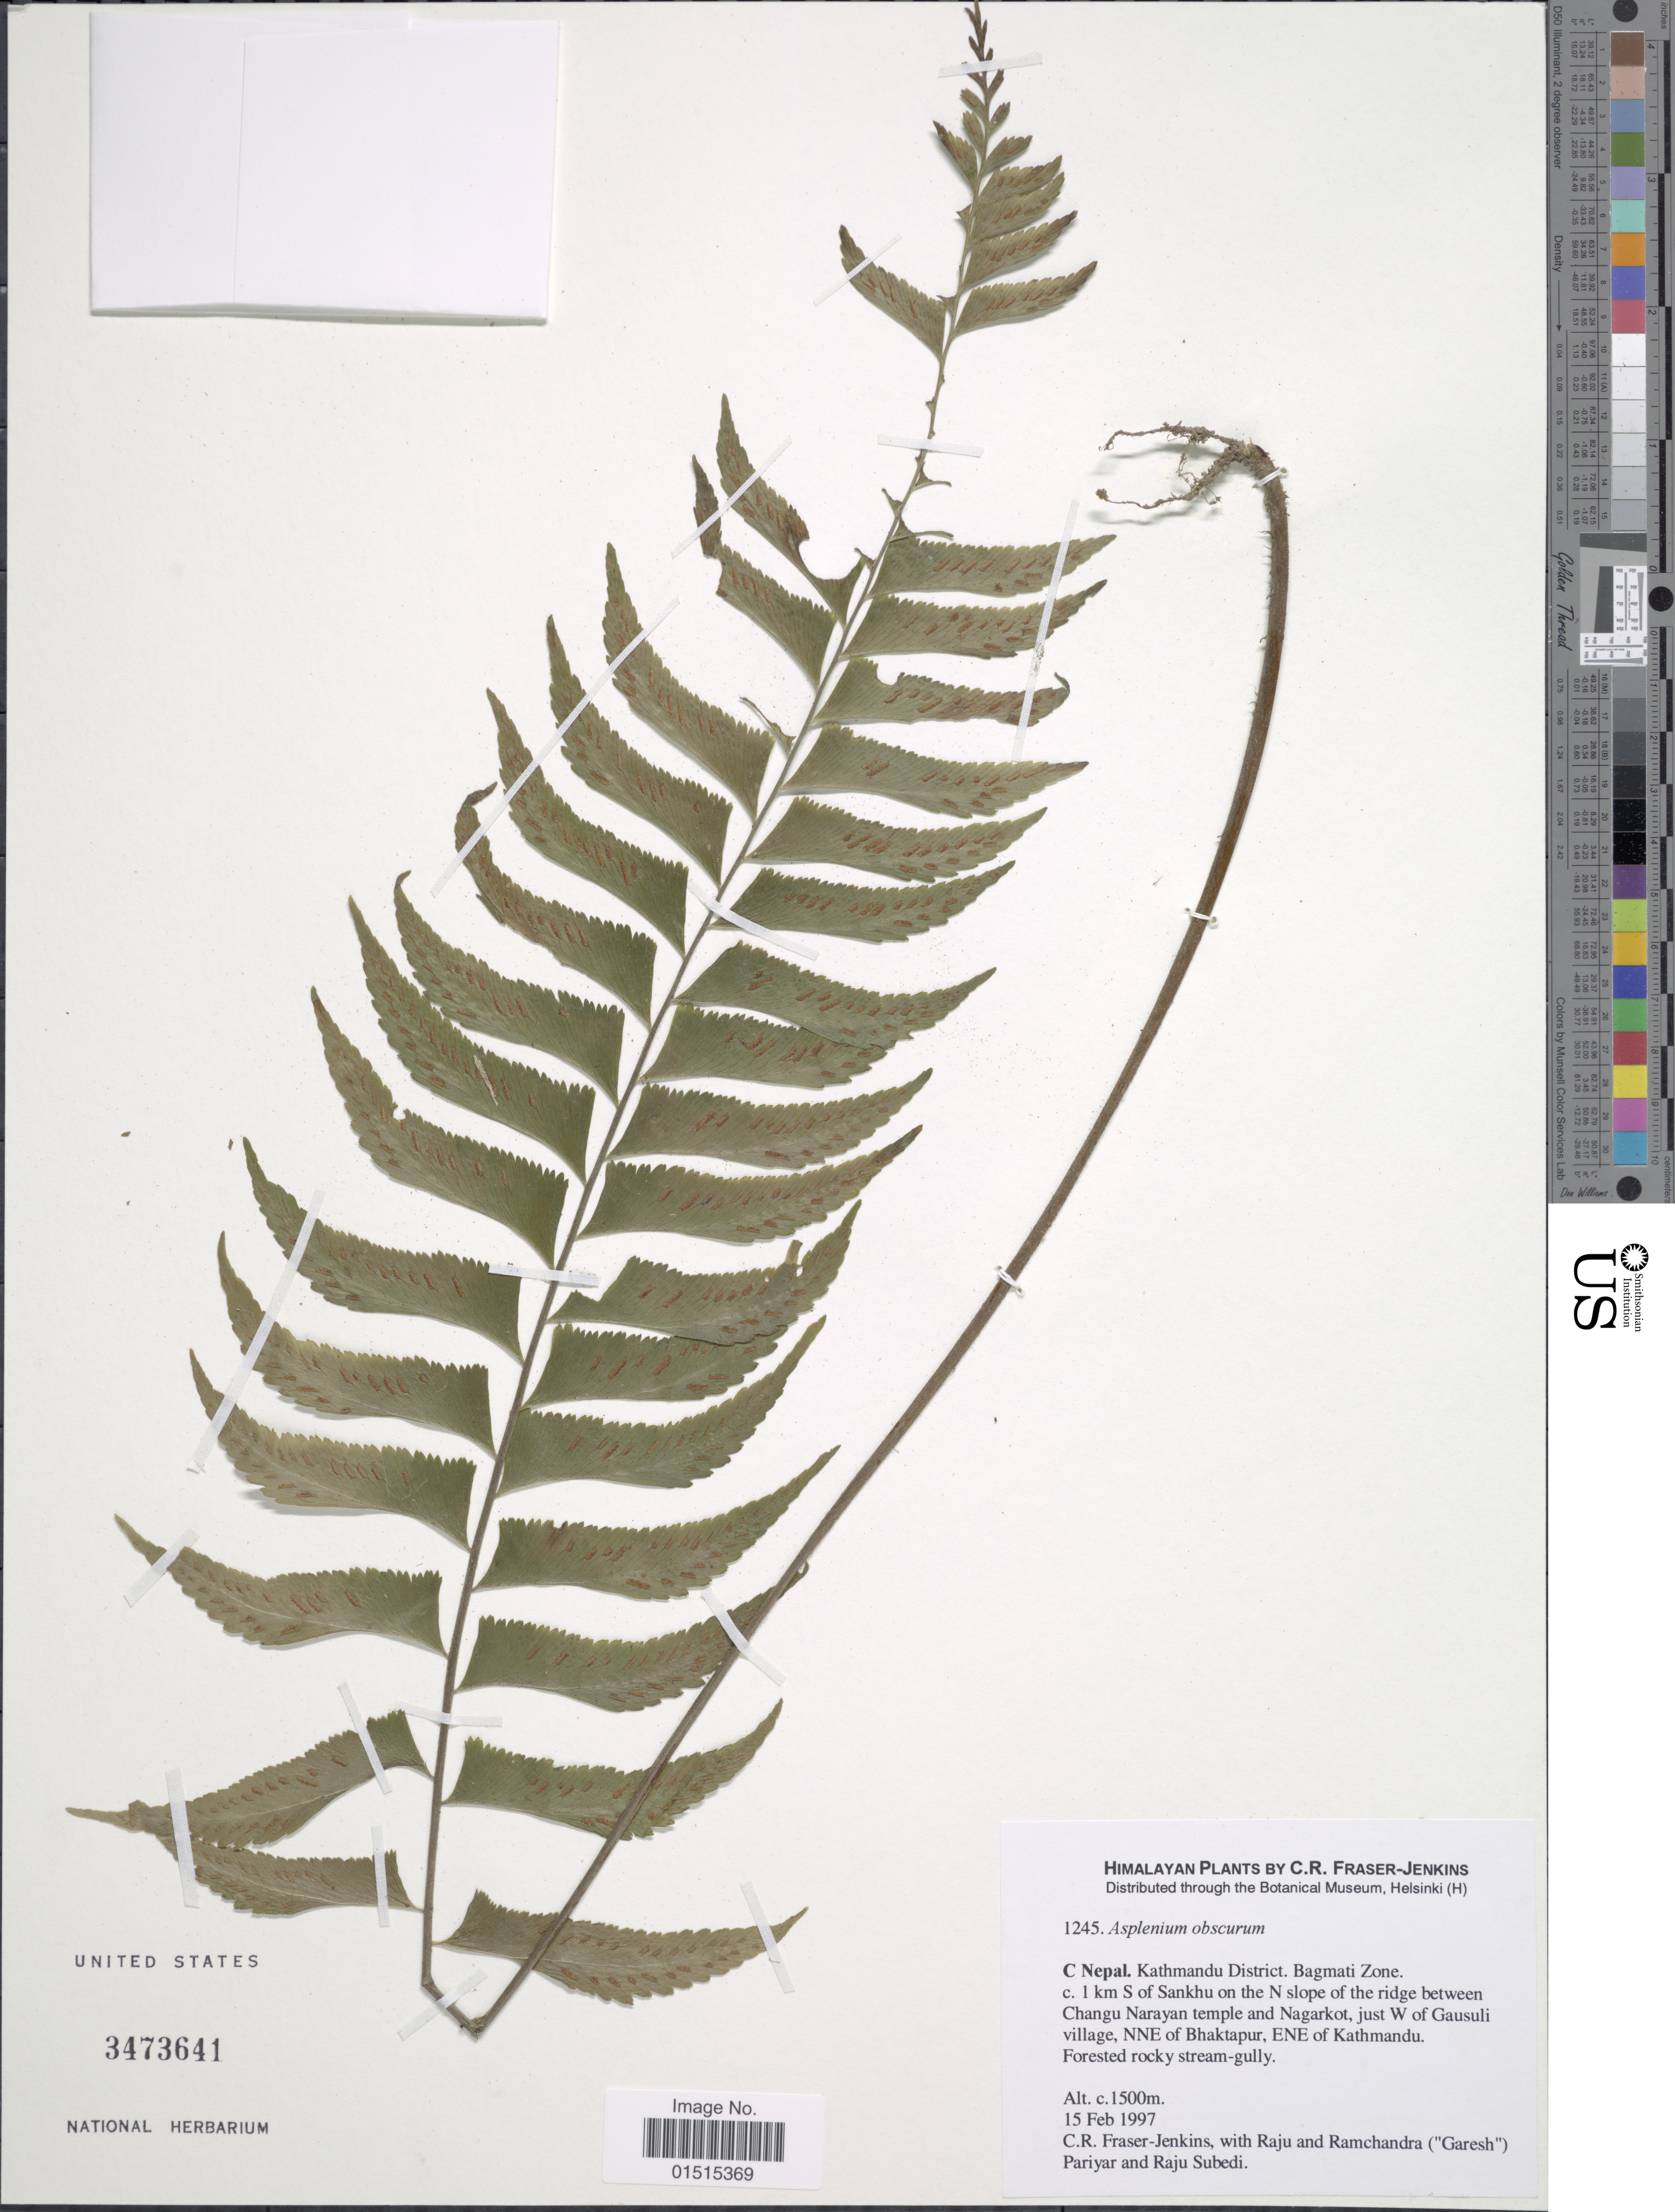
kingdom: Plantae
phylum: Tracheophyta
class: Polypodiopsida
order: Polypodiales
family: Aspleniaceae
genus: Asplenium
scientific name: Asplenium obscurum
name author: Blume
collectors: C. R. Fraser-Jenkins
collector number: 1245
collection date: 1997-02-15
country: Nepal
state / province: Bagmati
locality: C Nepal. Kathmandu District. Bagmati Zone. c. 1 km S of Sankhu on the N slope of the ridge between Changu Narayan temple and Nagarkot, just W of Gausuli village, NNE of Bhaktapur, ENE of Kathmandu. Forested rocky stream - gully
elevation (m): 1500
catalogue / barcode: US 3473641